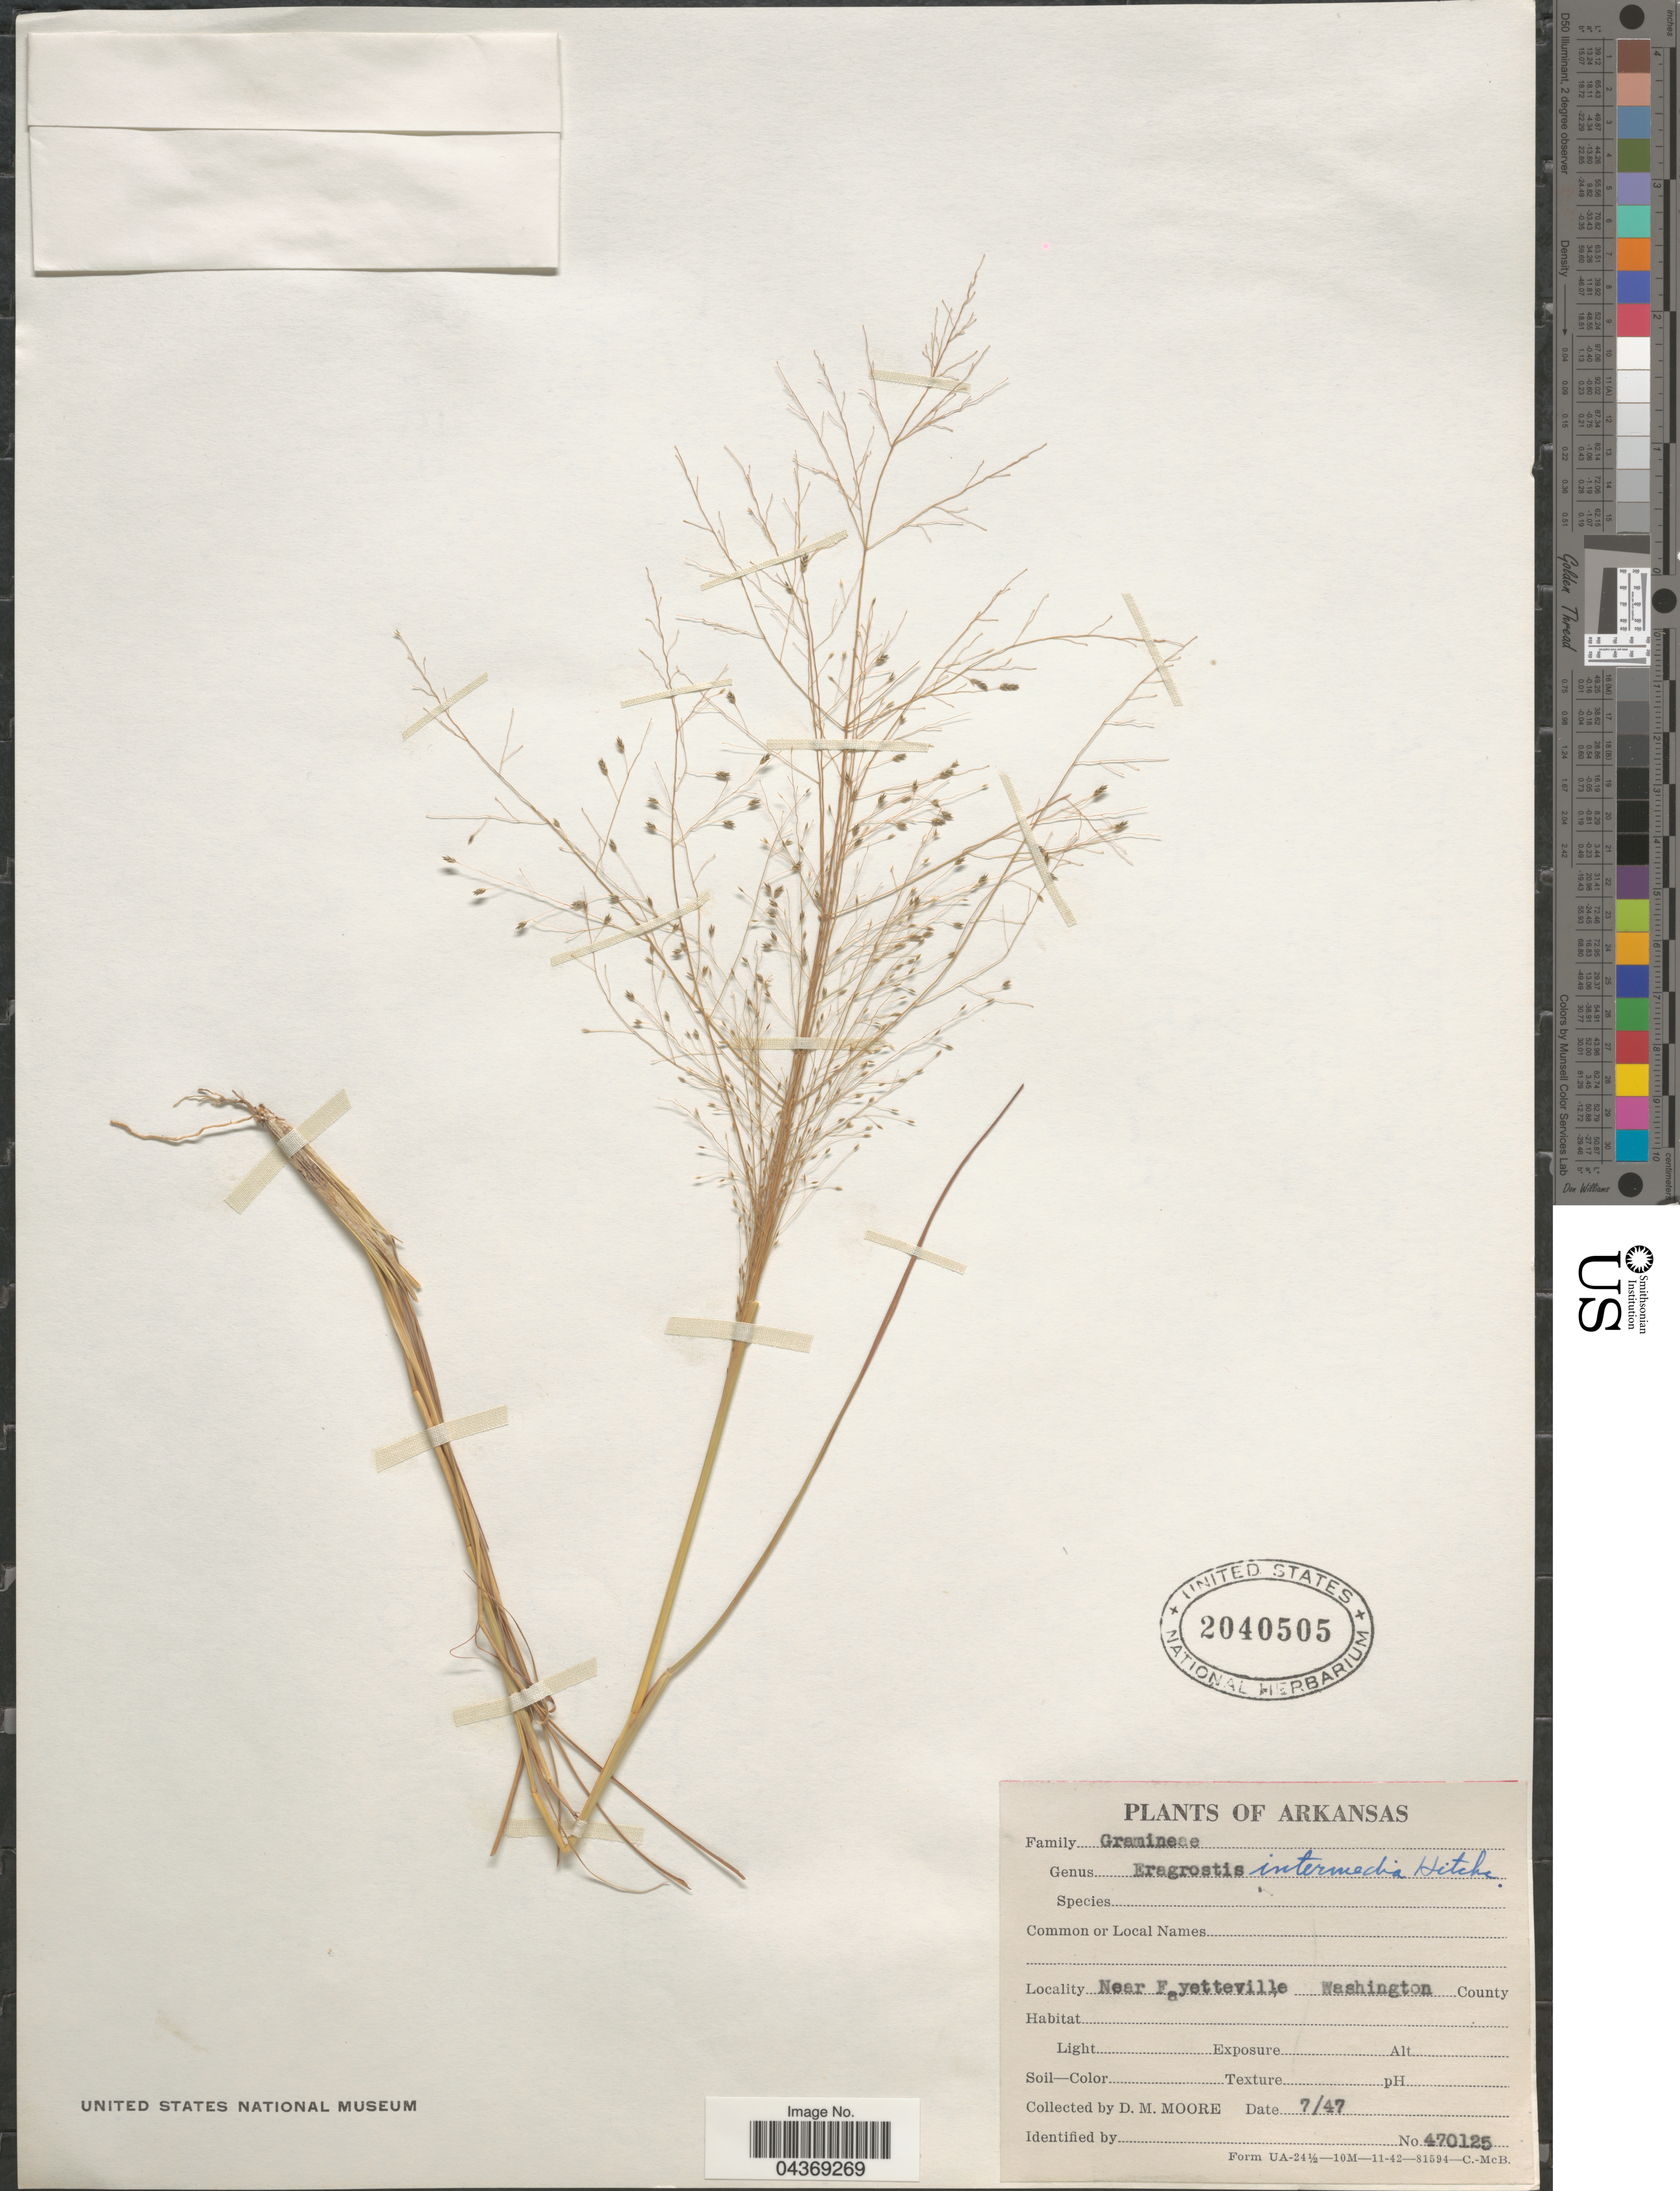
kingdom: Plantae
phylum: Tracheophyta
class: Liliopsida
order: Poales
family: Poaceae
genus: Eragrostis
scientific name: Eragrostis intermedia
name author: Hitchc.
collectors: D. Moore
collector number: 470125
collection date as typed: Transcribed d/m/y: /7/47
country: United States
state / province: Arkansas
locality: Near Fayetteville. Washington County.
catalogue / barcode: US 2040505